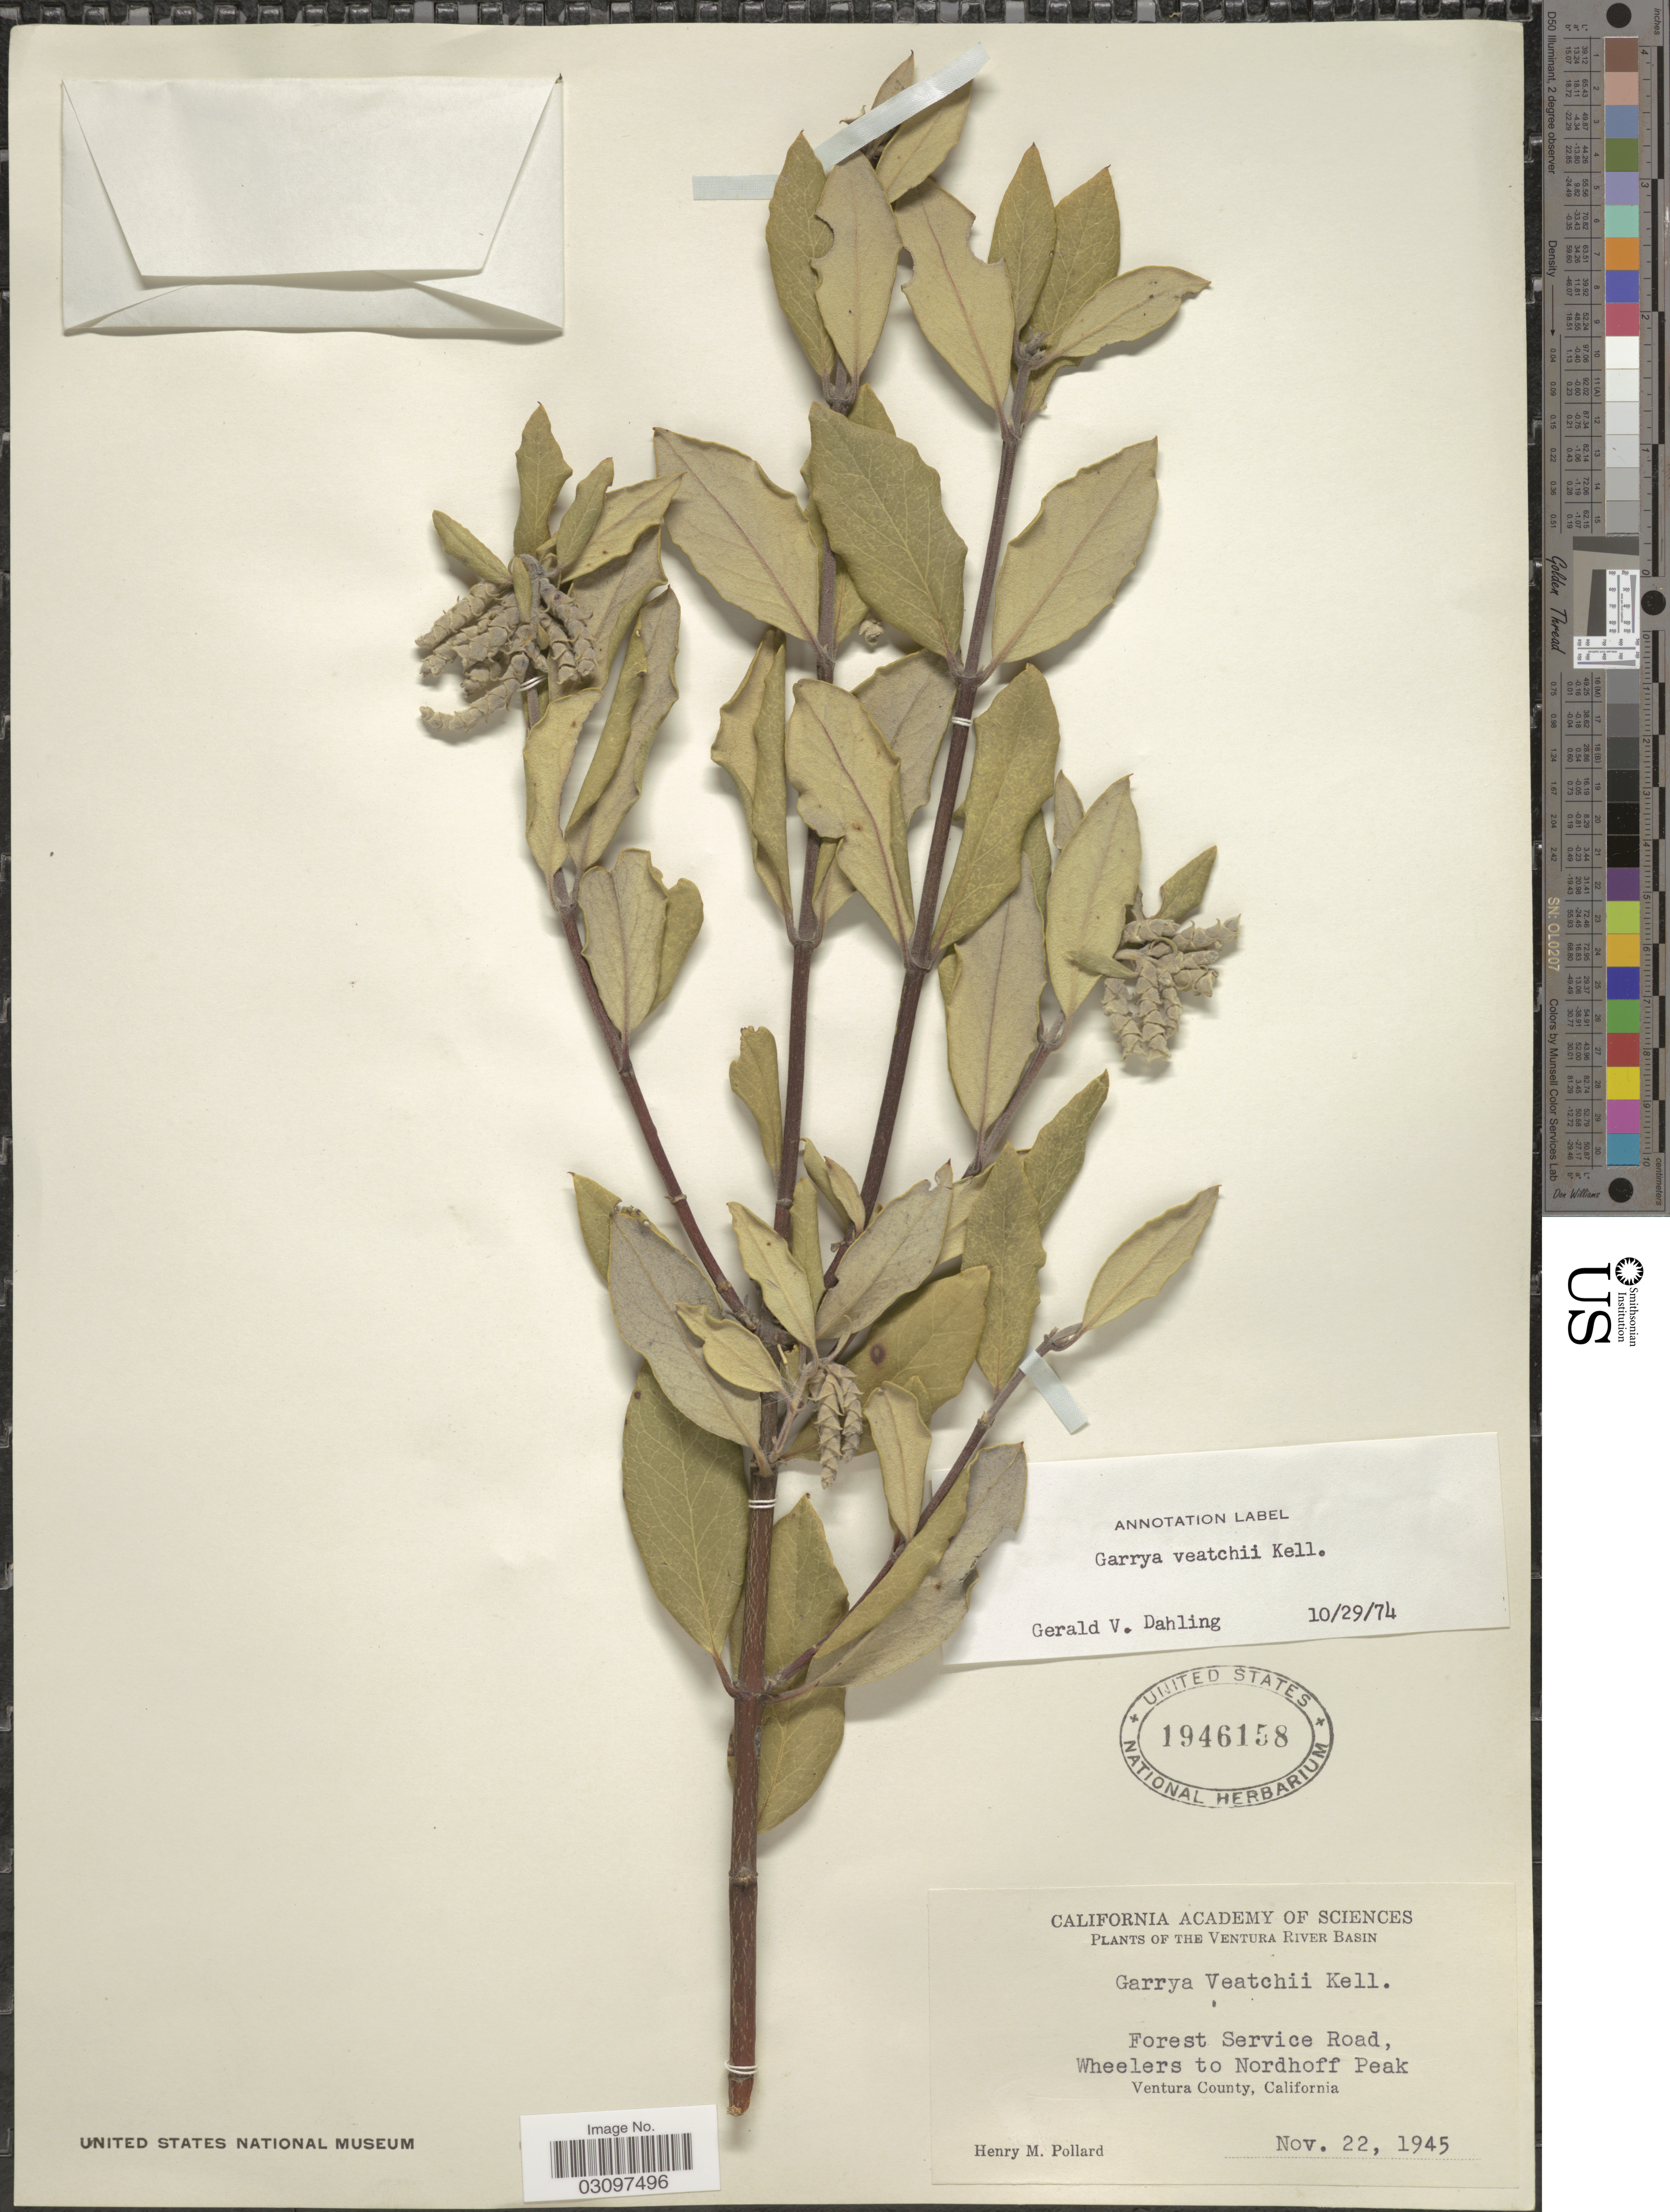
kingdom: Plantae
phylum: Tracheophyta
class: Magnoliopsida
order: Garryales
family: Garryaceae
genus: Garrya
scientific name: Garrya veatchii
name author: Kellogg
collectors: H. M. Pollard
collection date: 1945-11-22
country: United States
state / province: California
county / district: Ventura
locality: The Ventura River Basin. Forest Service Road, Wheelers to Nordhoff Peak Ventura County.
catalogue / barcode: US 1946158